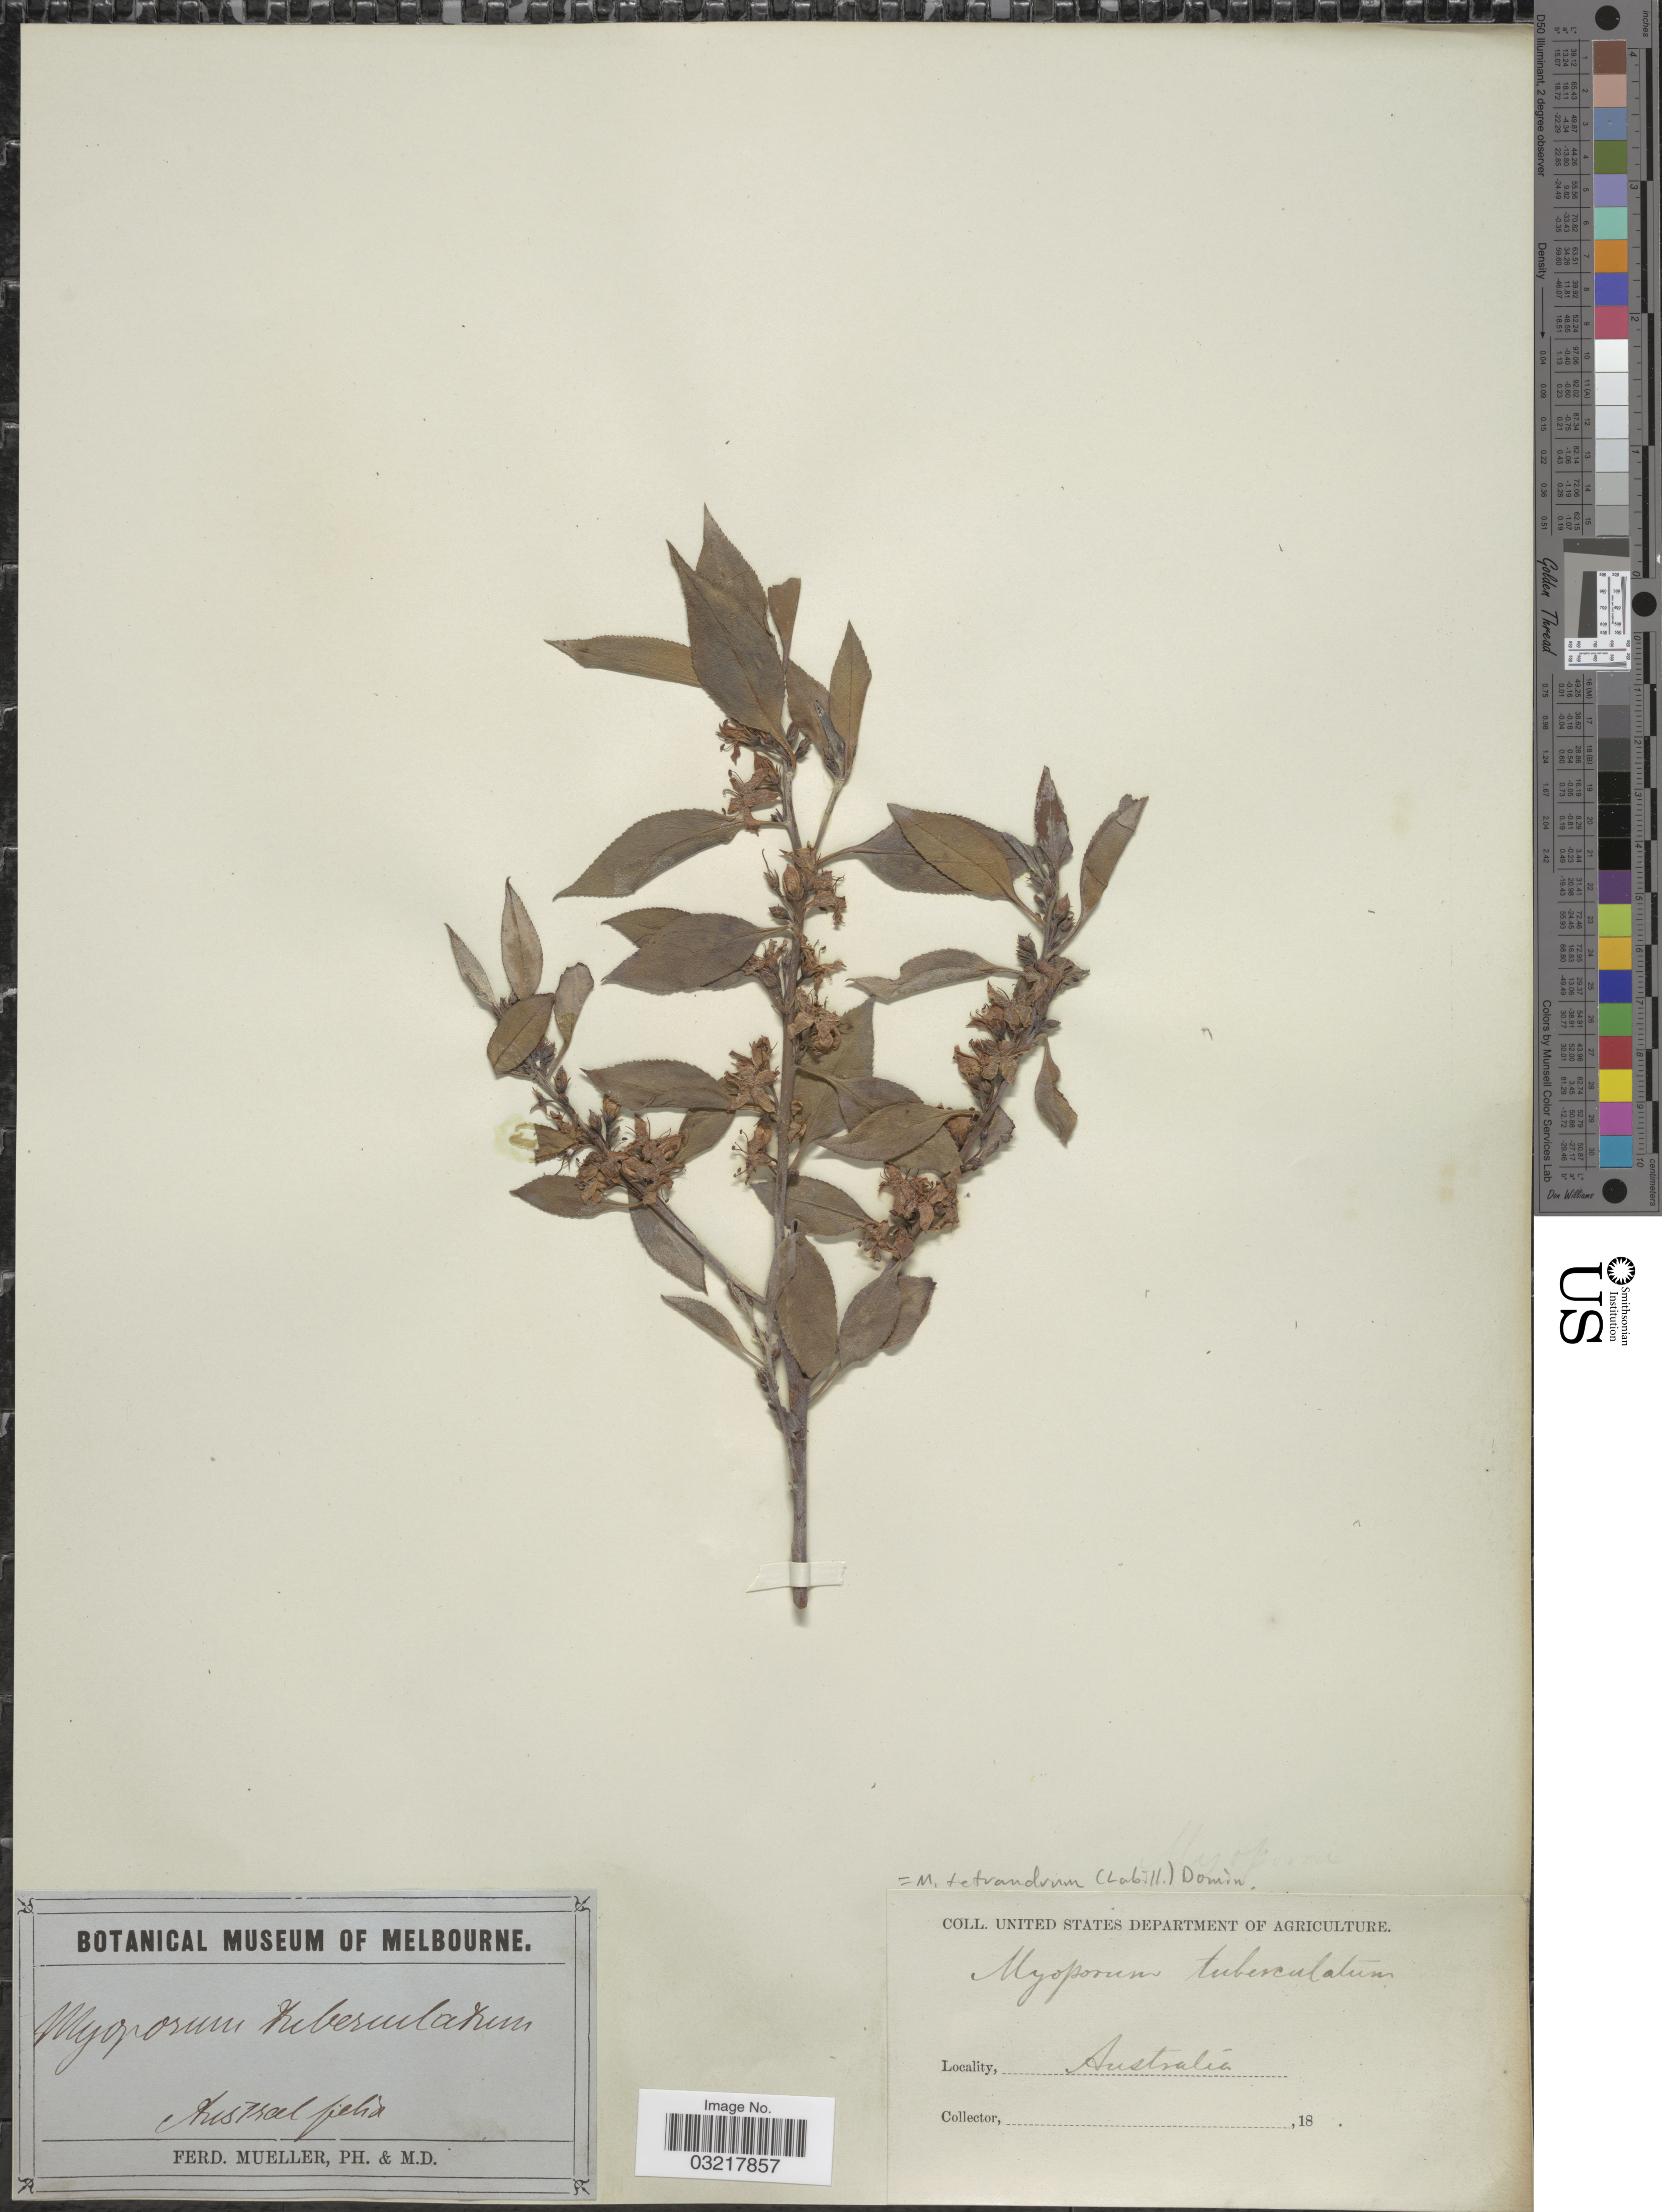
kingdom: Plantae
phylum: Tracheophyta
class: Magnoliopsida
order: Lamiales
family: Scrophulariaceae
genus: Myoporum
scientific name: Myoporum tetrandum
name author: (Labill.) Domin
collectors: F. Mueller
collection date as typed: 18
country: Australia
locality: Austral felix.